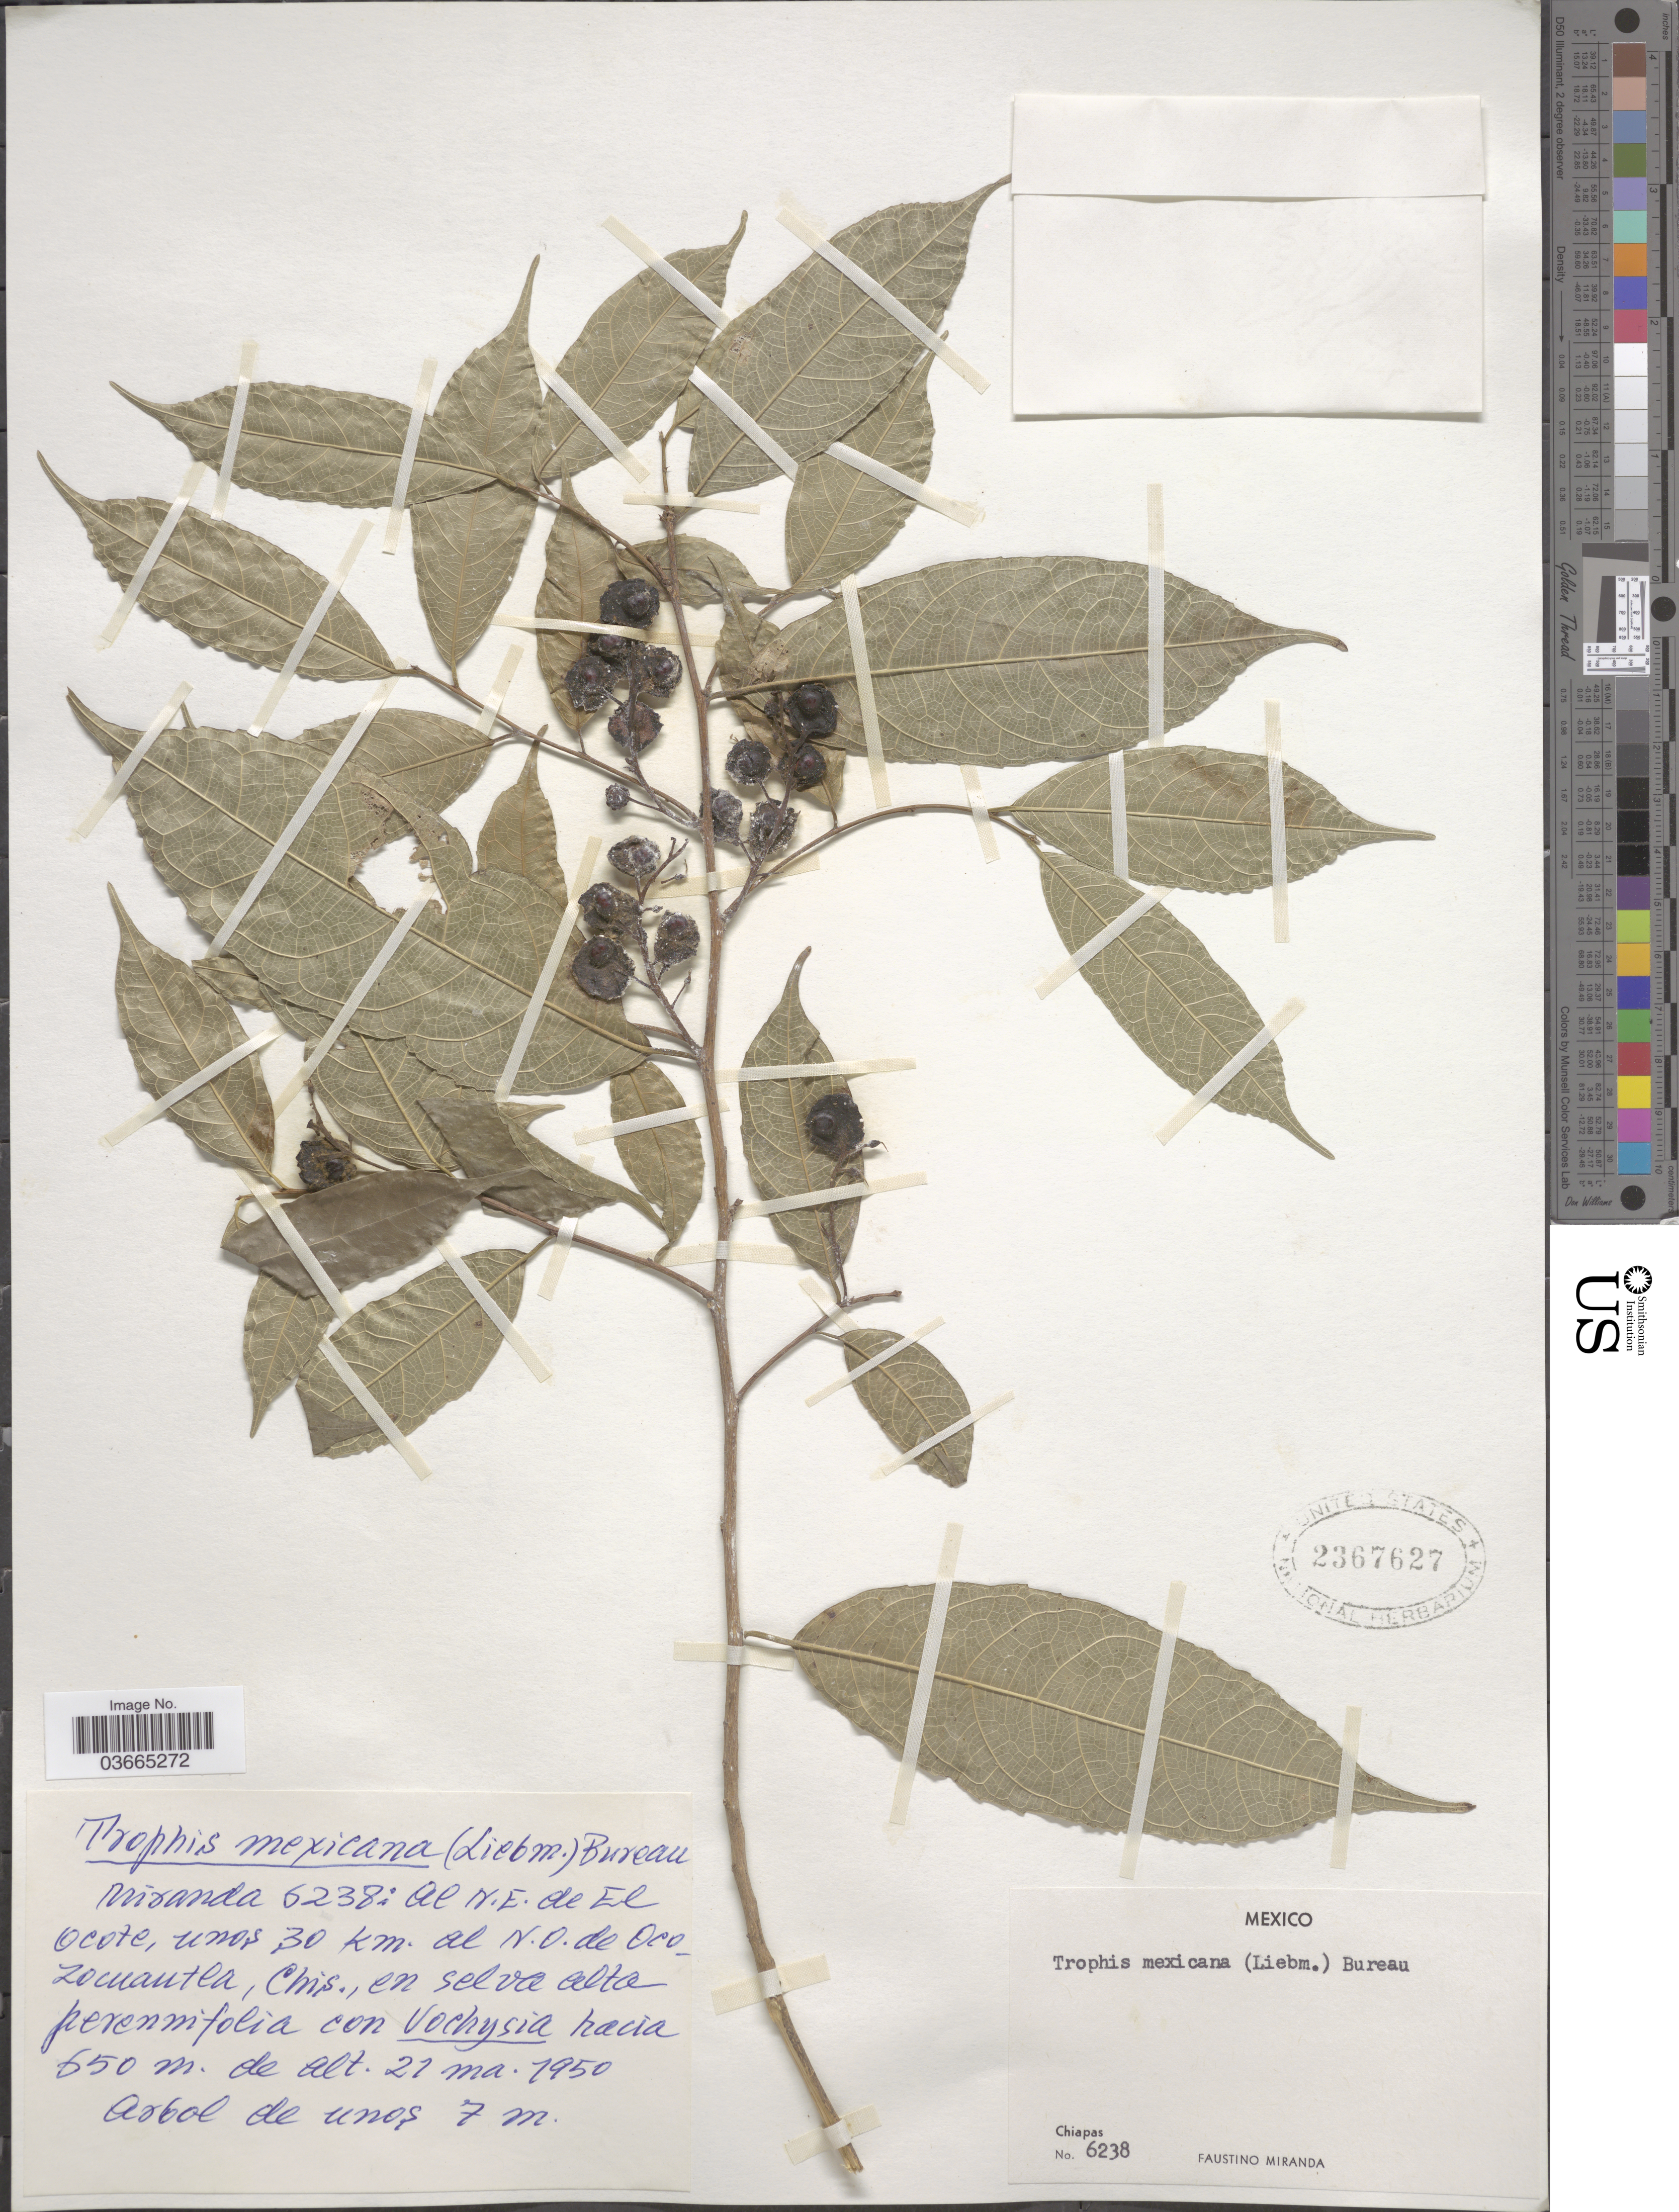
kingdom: Plantae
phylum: Tracheophyta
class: Magnoliopsida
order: Rosales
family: Moraceae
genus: Trophis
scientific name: Trophis mexicana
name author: (Liebm.) Bureau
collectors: F. Miranda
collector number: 6238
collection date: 1950-05-21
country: Mexico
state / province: Chiapas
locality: Al N.E. de El Ocote, unos 30 Km. al N.O. de Ocozocuantla.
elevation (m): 650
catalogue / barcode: US 2367627